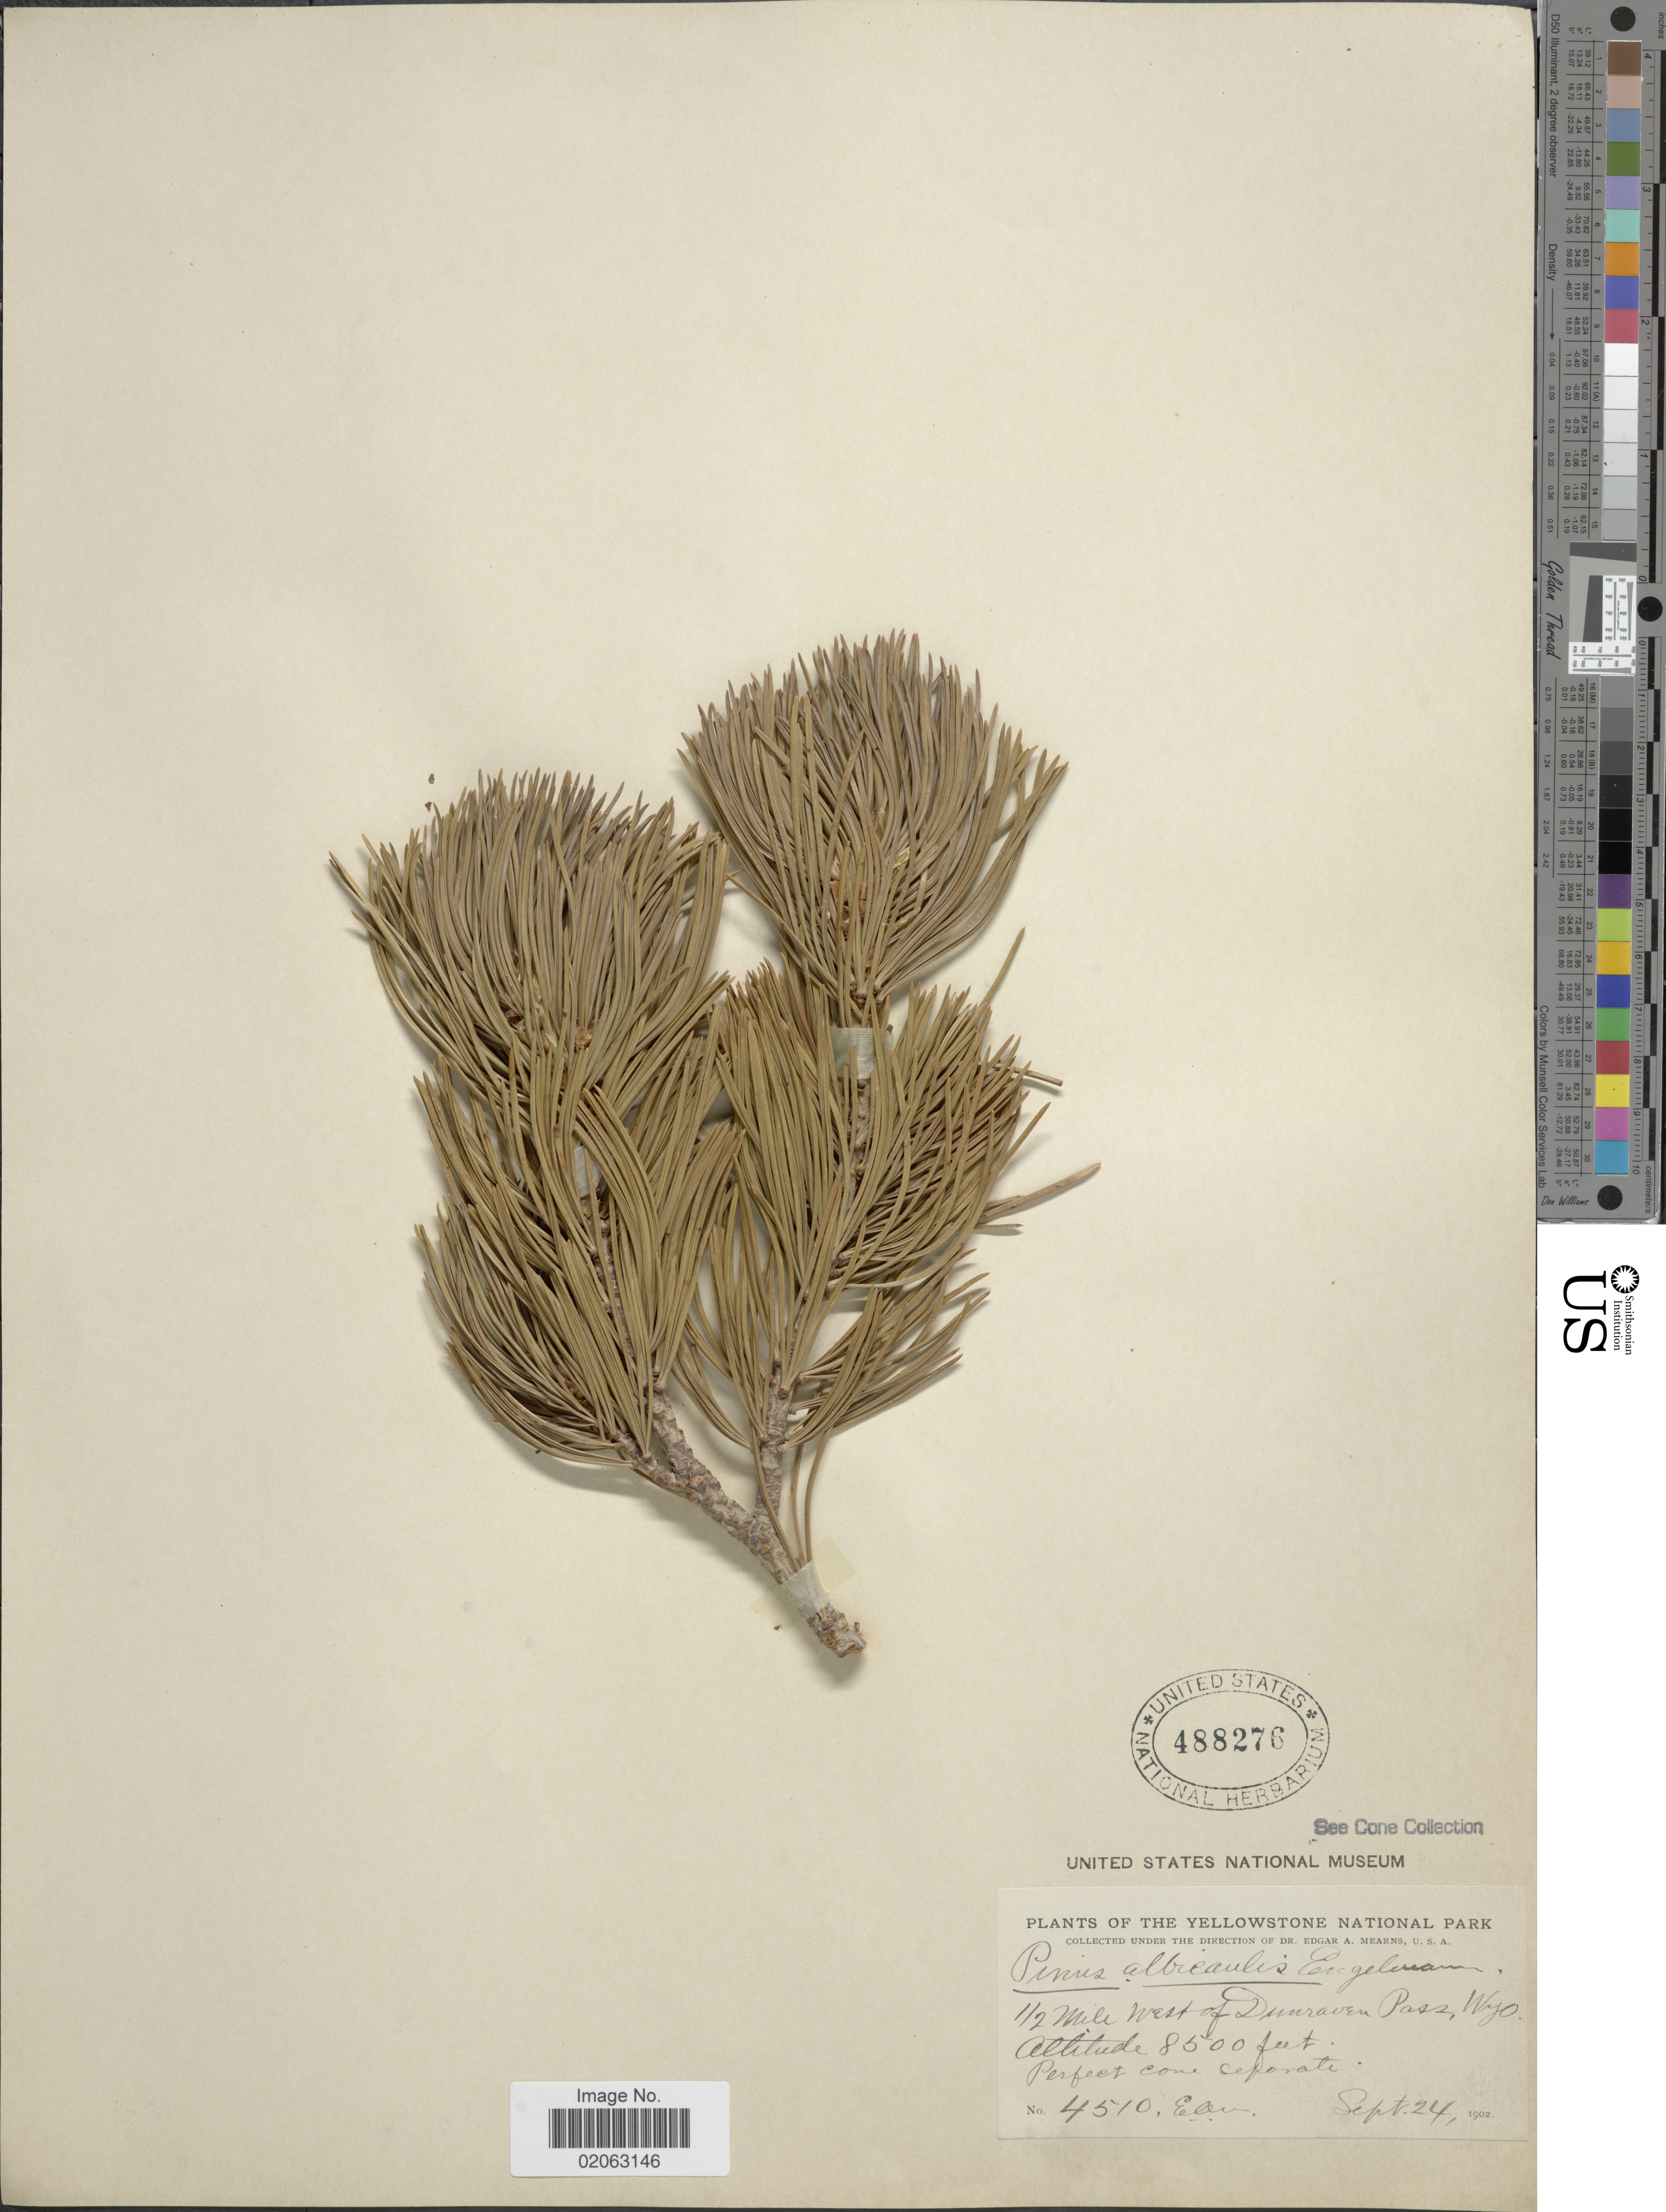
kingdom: Plantae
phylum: Tracheophyta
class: Pinopsida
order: Pinales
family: Pinaceae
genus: Pinus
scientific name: Pinus albicaulis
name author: Engelm.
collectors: E. A. Mearns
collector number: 4510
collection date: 1902-09-24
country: United States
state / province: Wyoming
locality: The Yellowstone National Park, ½ Mile West of Dunraven Pass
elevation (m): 2591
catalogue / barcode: US 488276